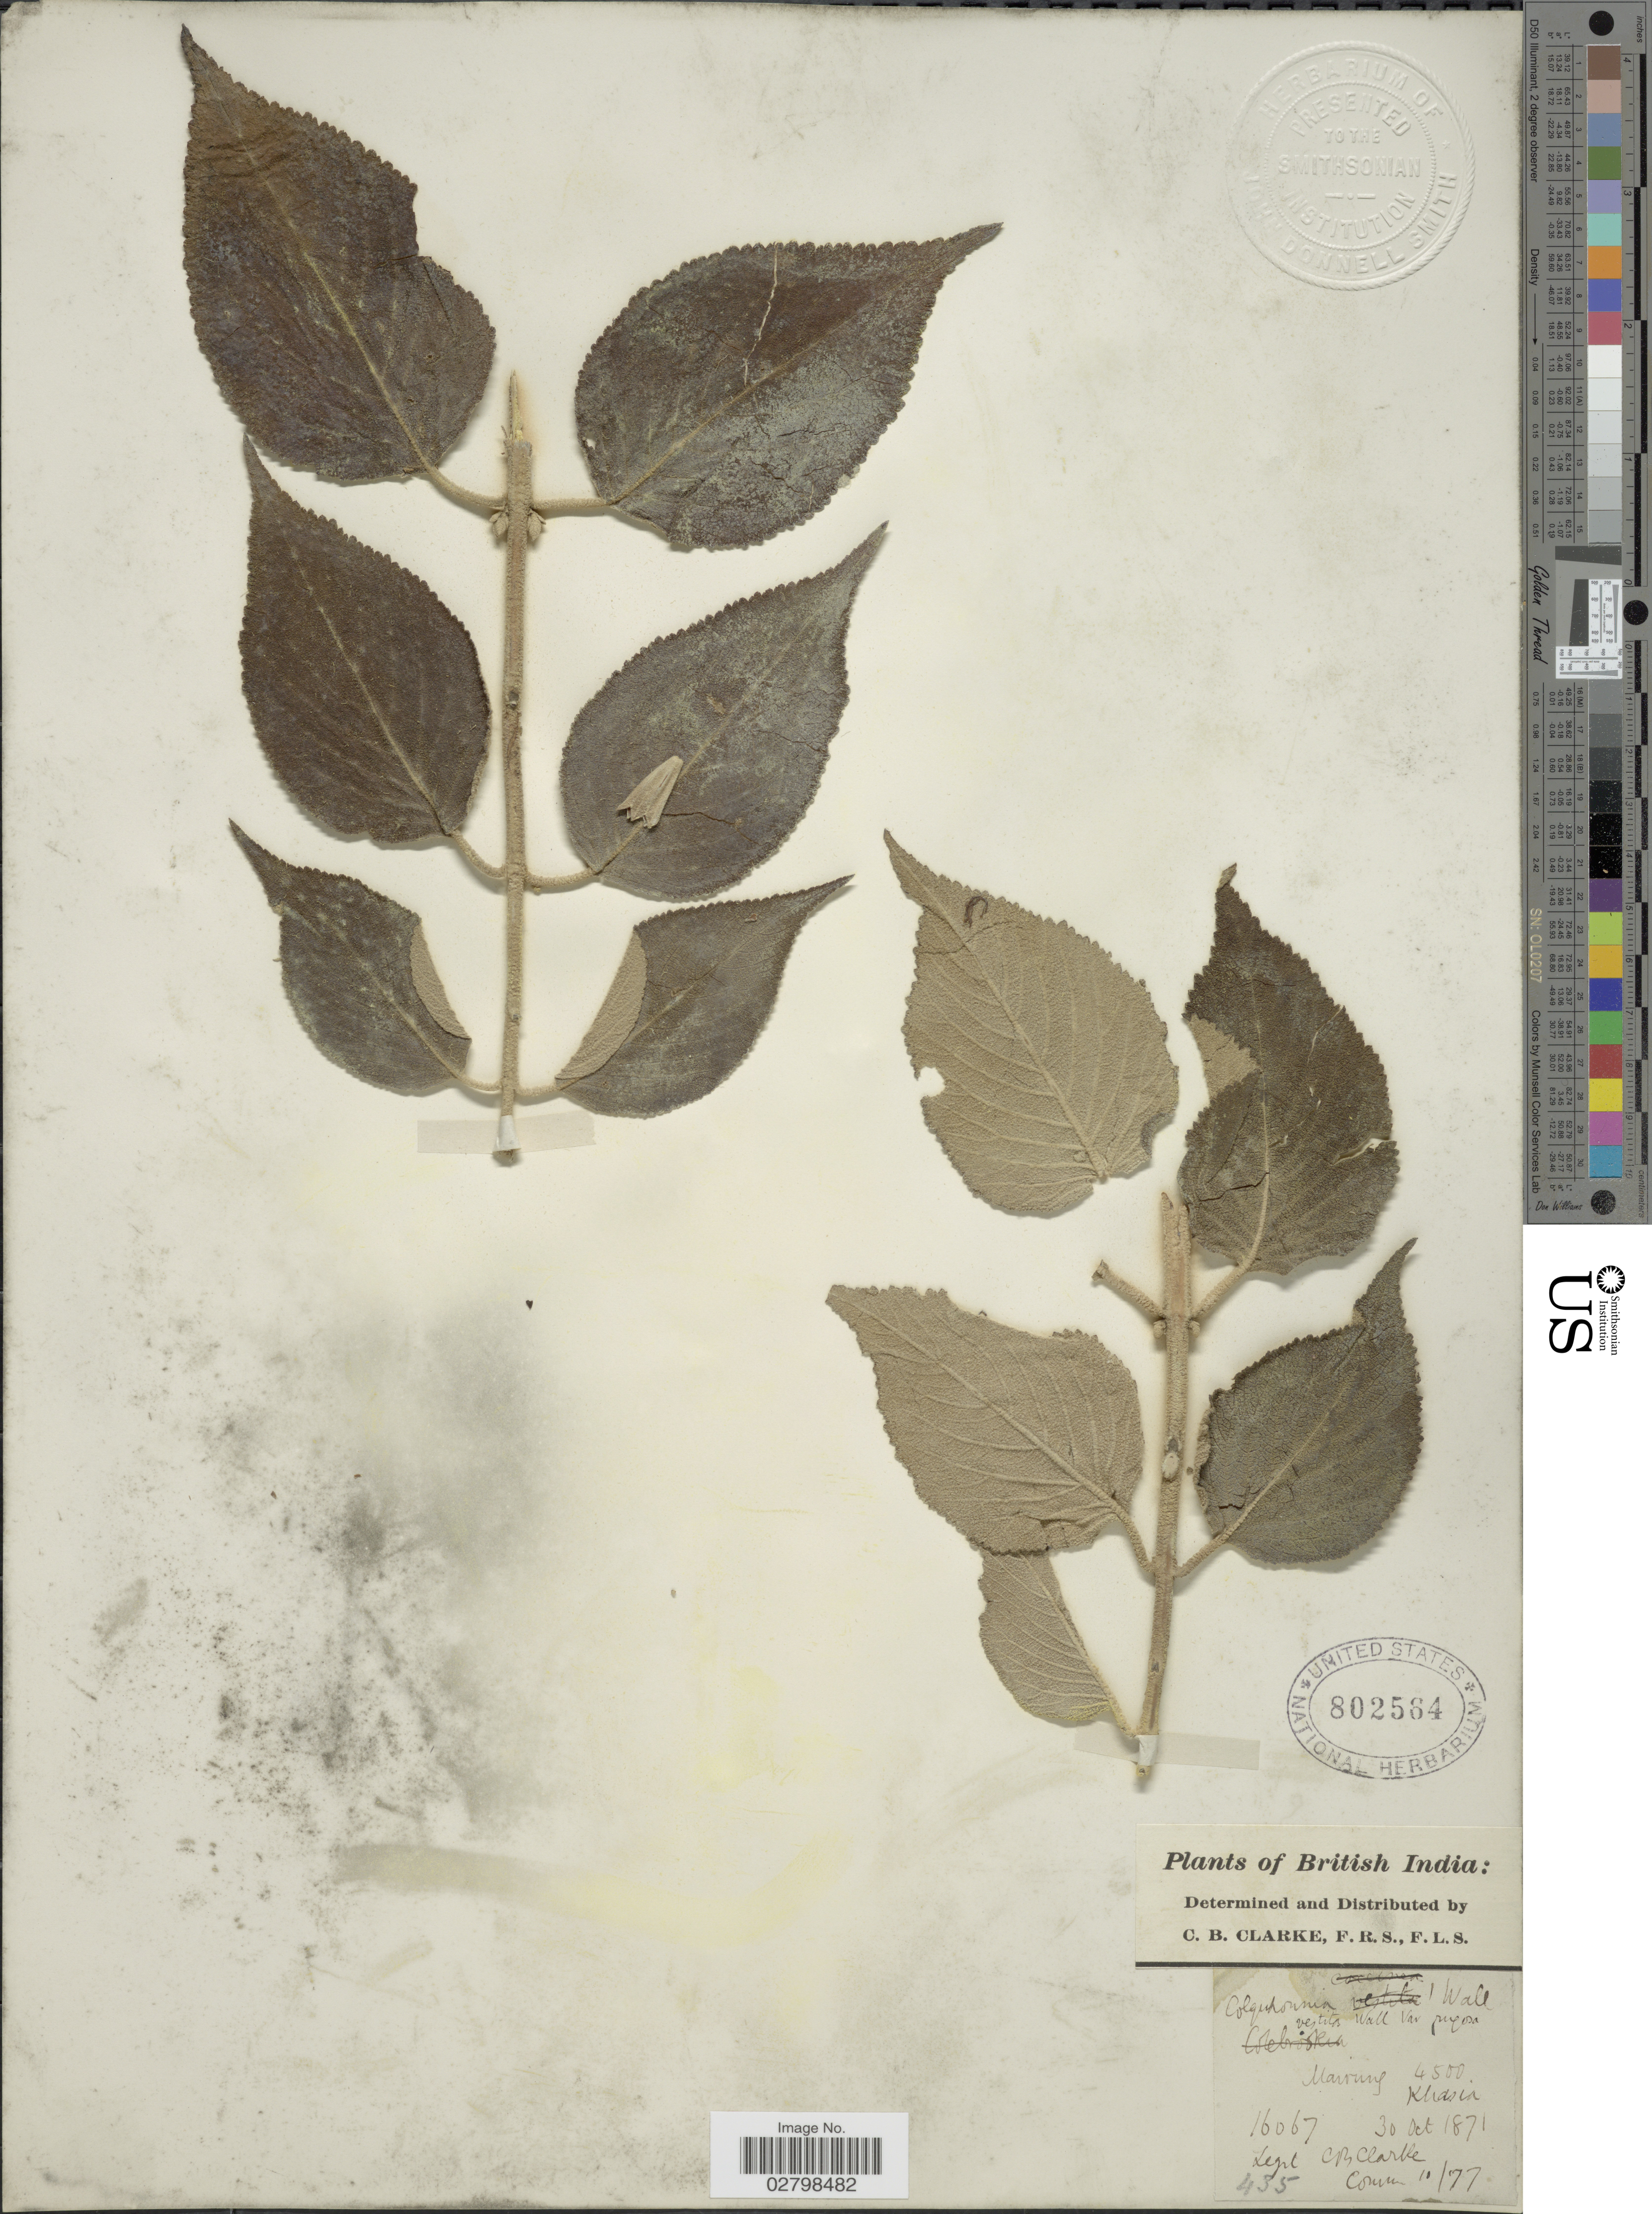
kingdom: Plantae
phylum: Tracheophyta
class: Magnoliopsida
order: Lamiales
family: Lamiaceae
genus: Colquhounia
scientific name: Colquhounia vestita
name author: Wall.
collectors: C. B. Clarke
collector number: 16067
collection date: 1871-10-30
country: India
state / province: Meghalaya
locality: British India. Mairung. Khasia.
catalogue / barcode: US 802584